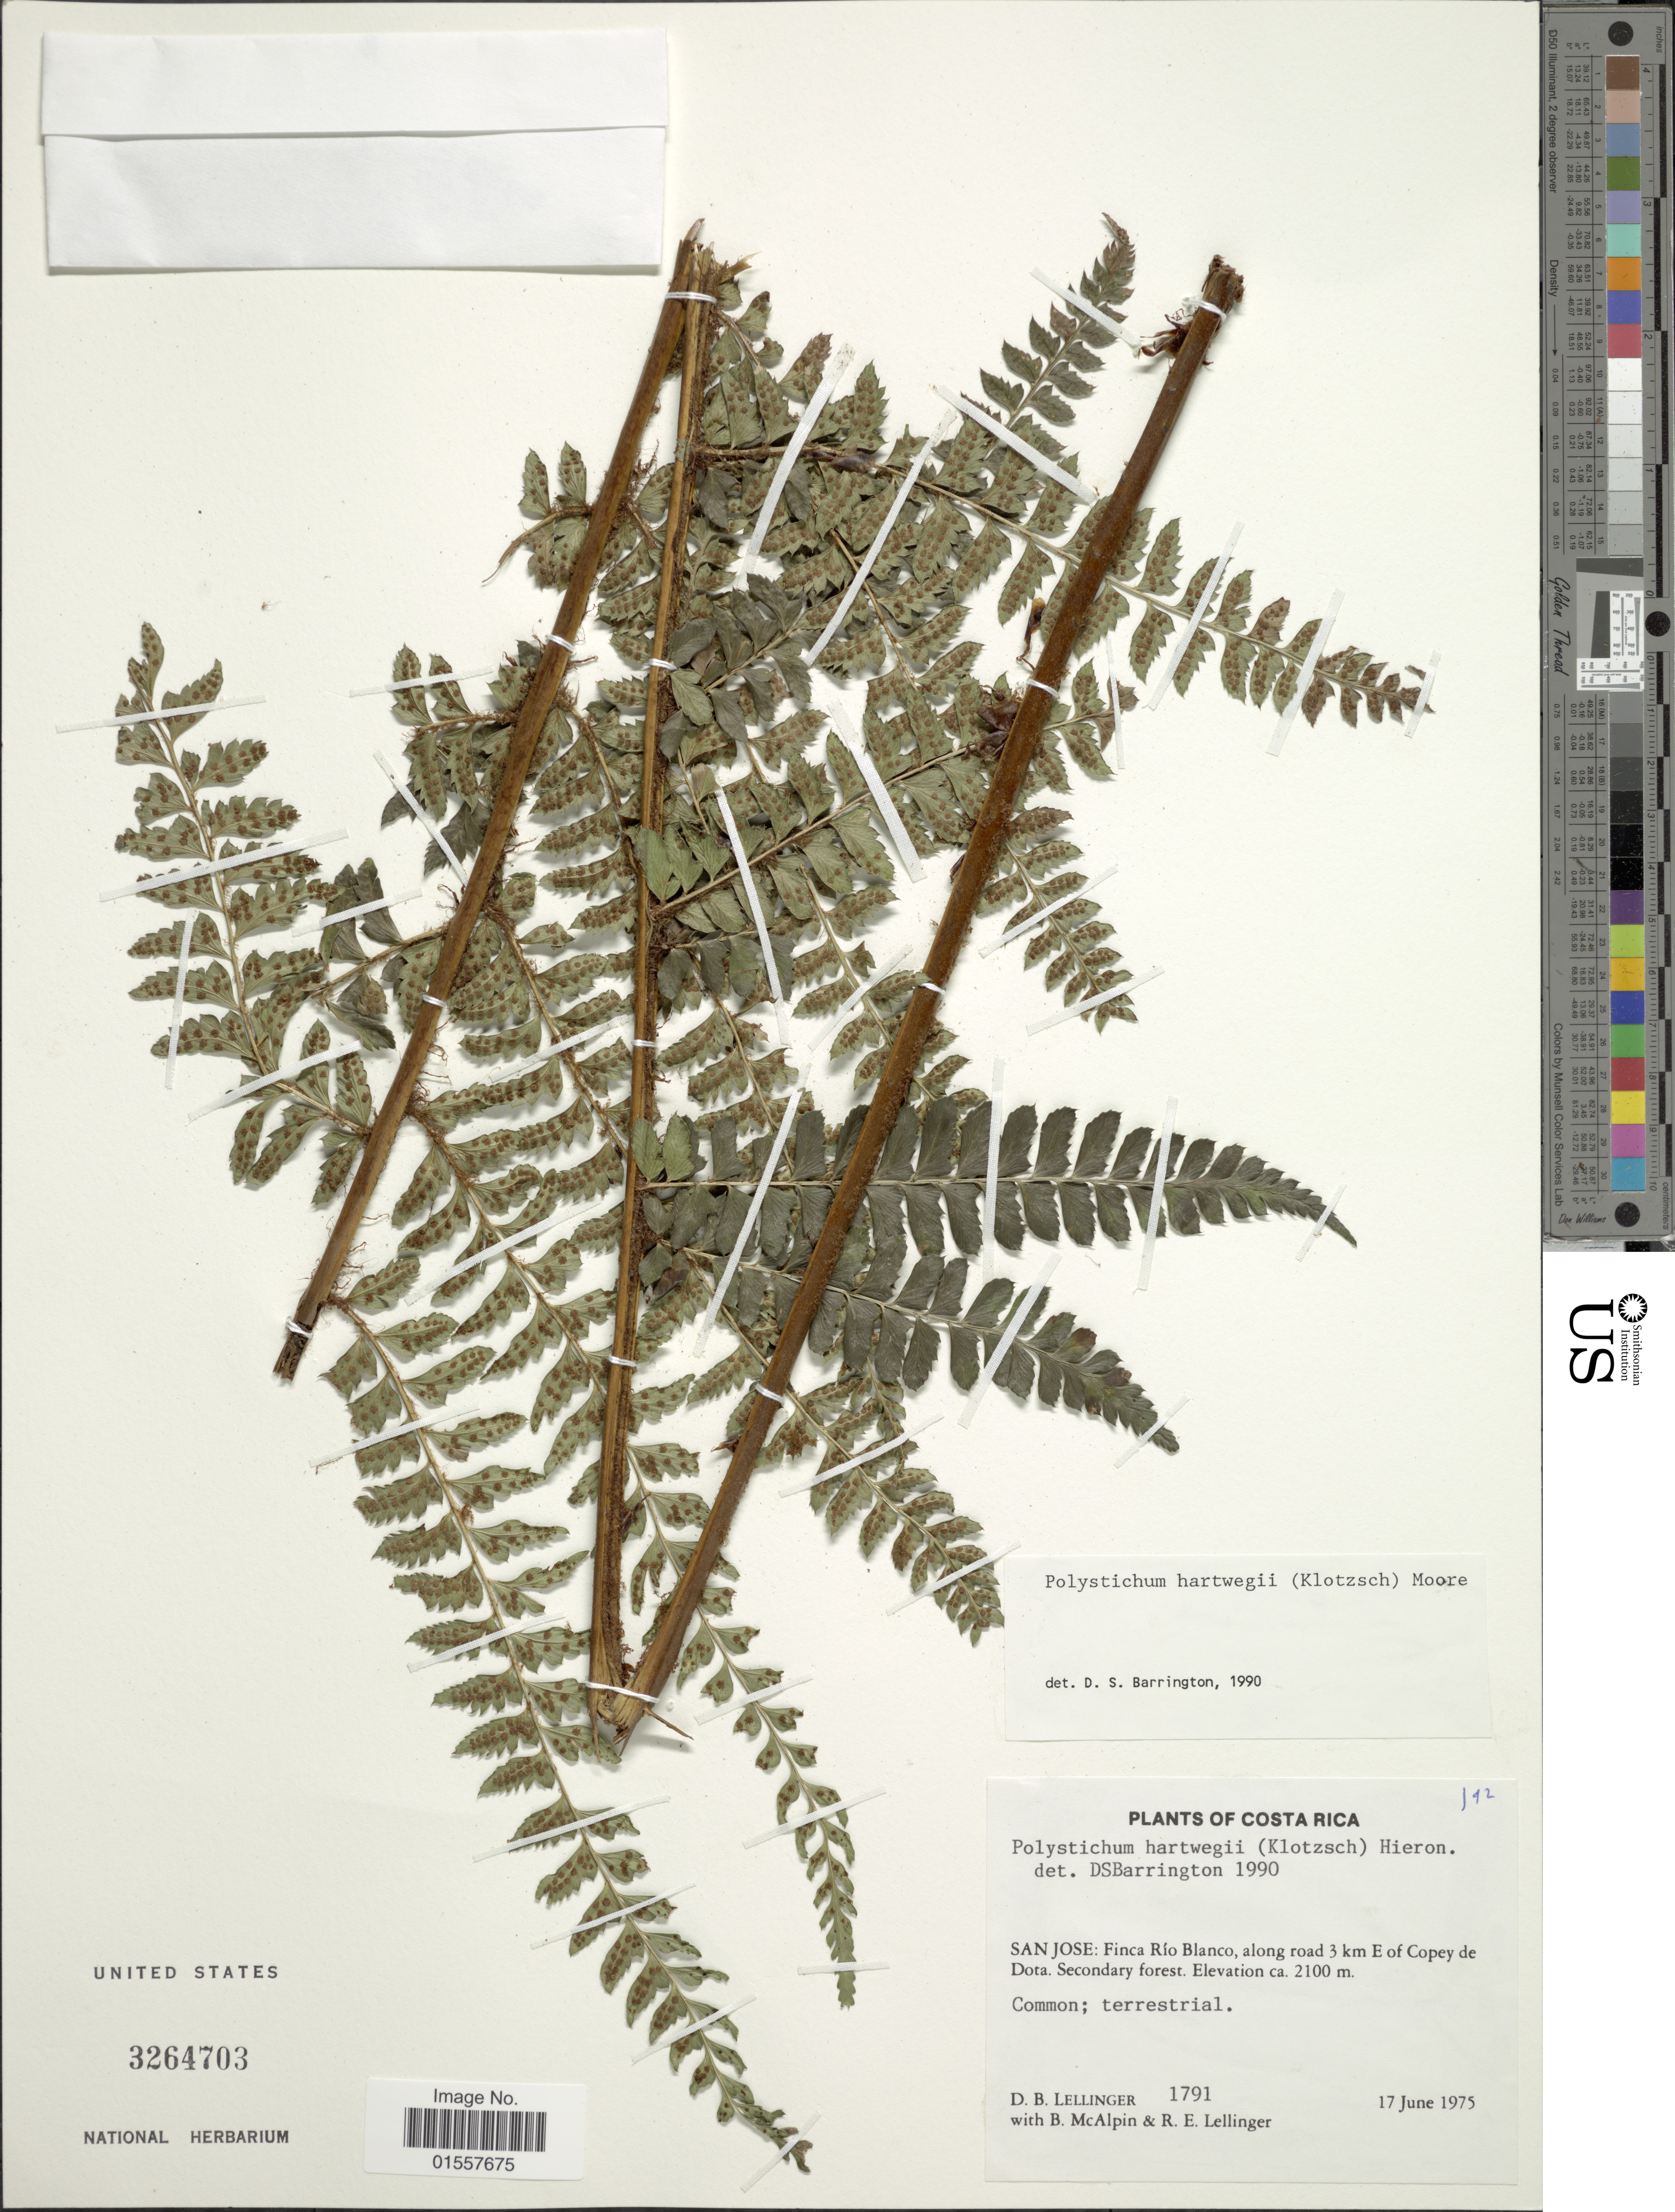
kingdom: Plantae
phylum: Tracheophyta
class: Polypodiopsida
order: Polypodiales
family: Dryopteridaceae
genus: Polystichum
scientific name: Polystichum hartwegii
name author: (Klotzsch) Hieron.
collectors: D. B. Lellinger, B. McAlpin & R. E. Lellinger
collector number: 1791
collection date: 1975-06-17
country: Costa Rica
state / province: San José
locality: San Jose: Finca Rio Blanco, along road 3 km E of copey de Dota: Secondary forest.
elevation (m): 2100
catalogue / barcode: US 3264703